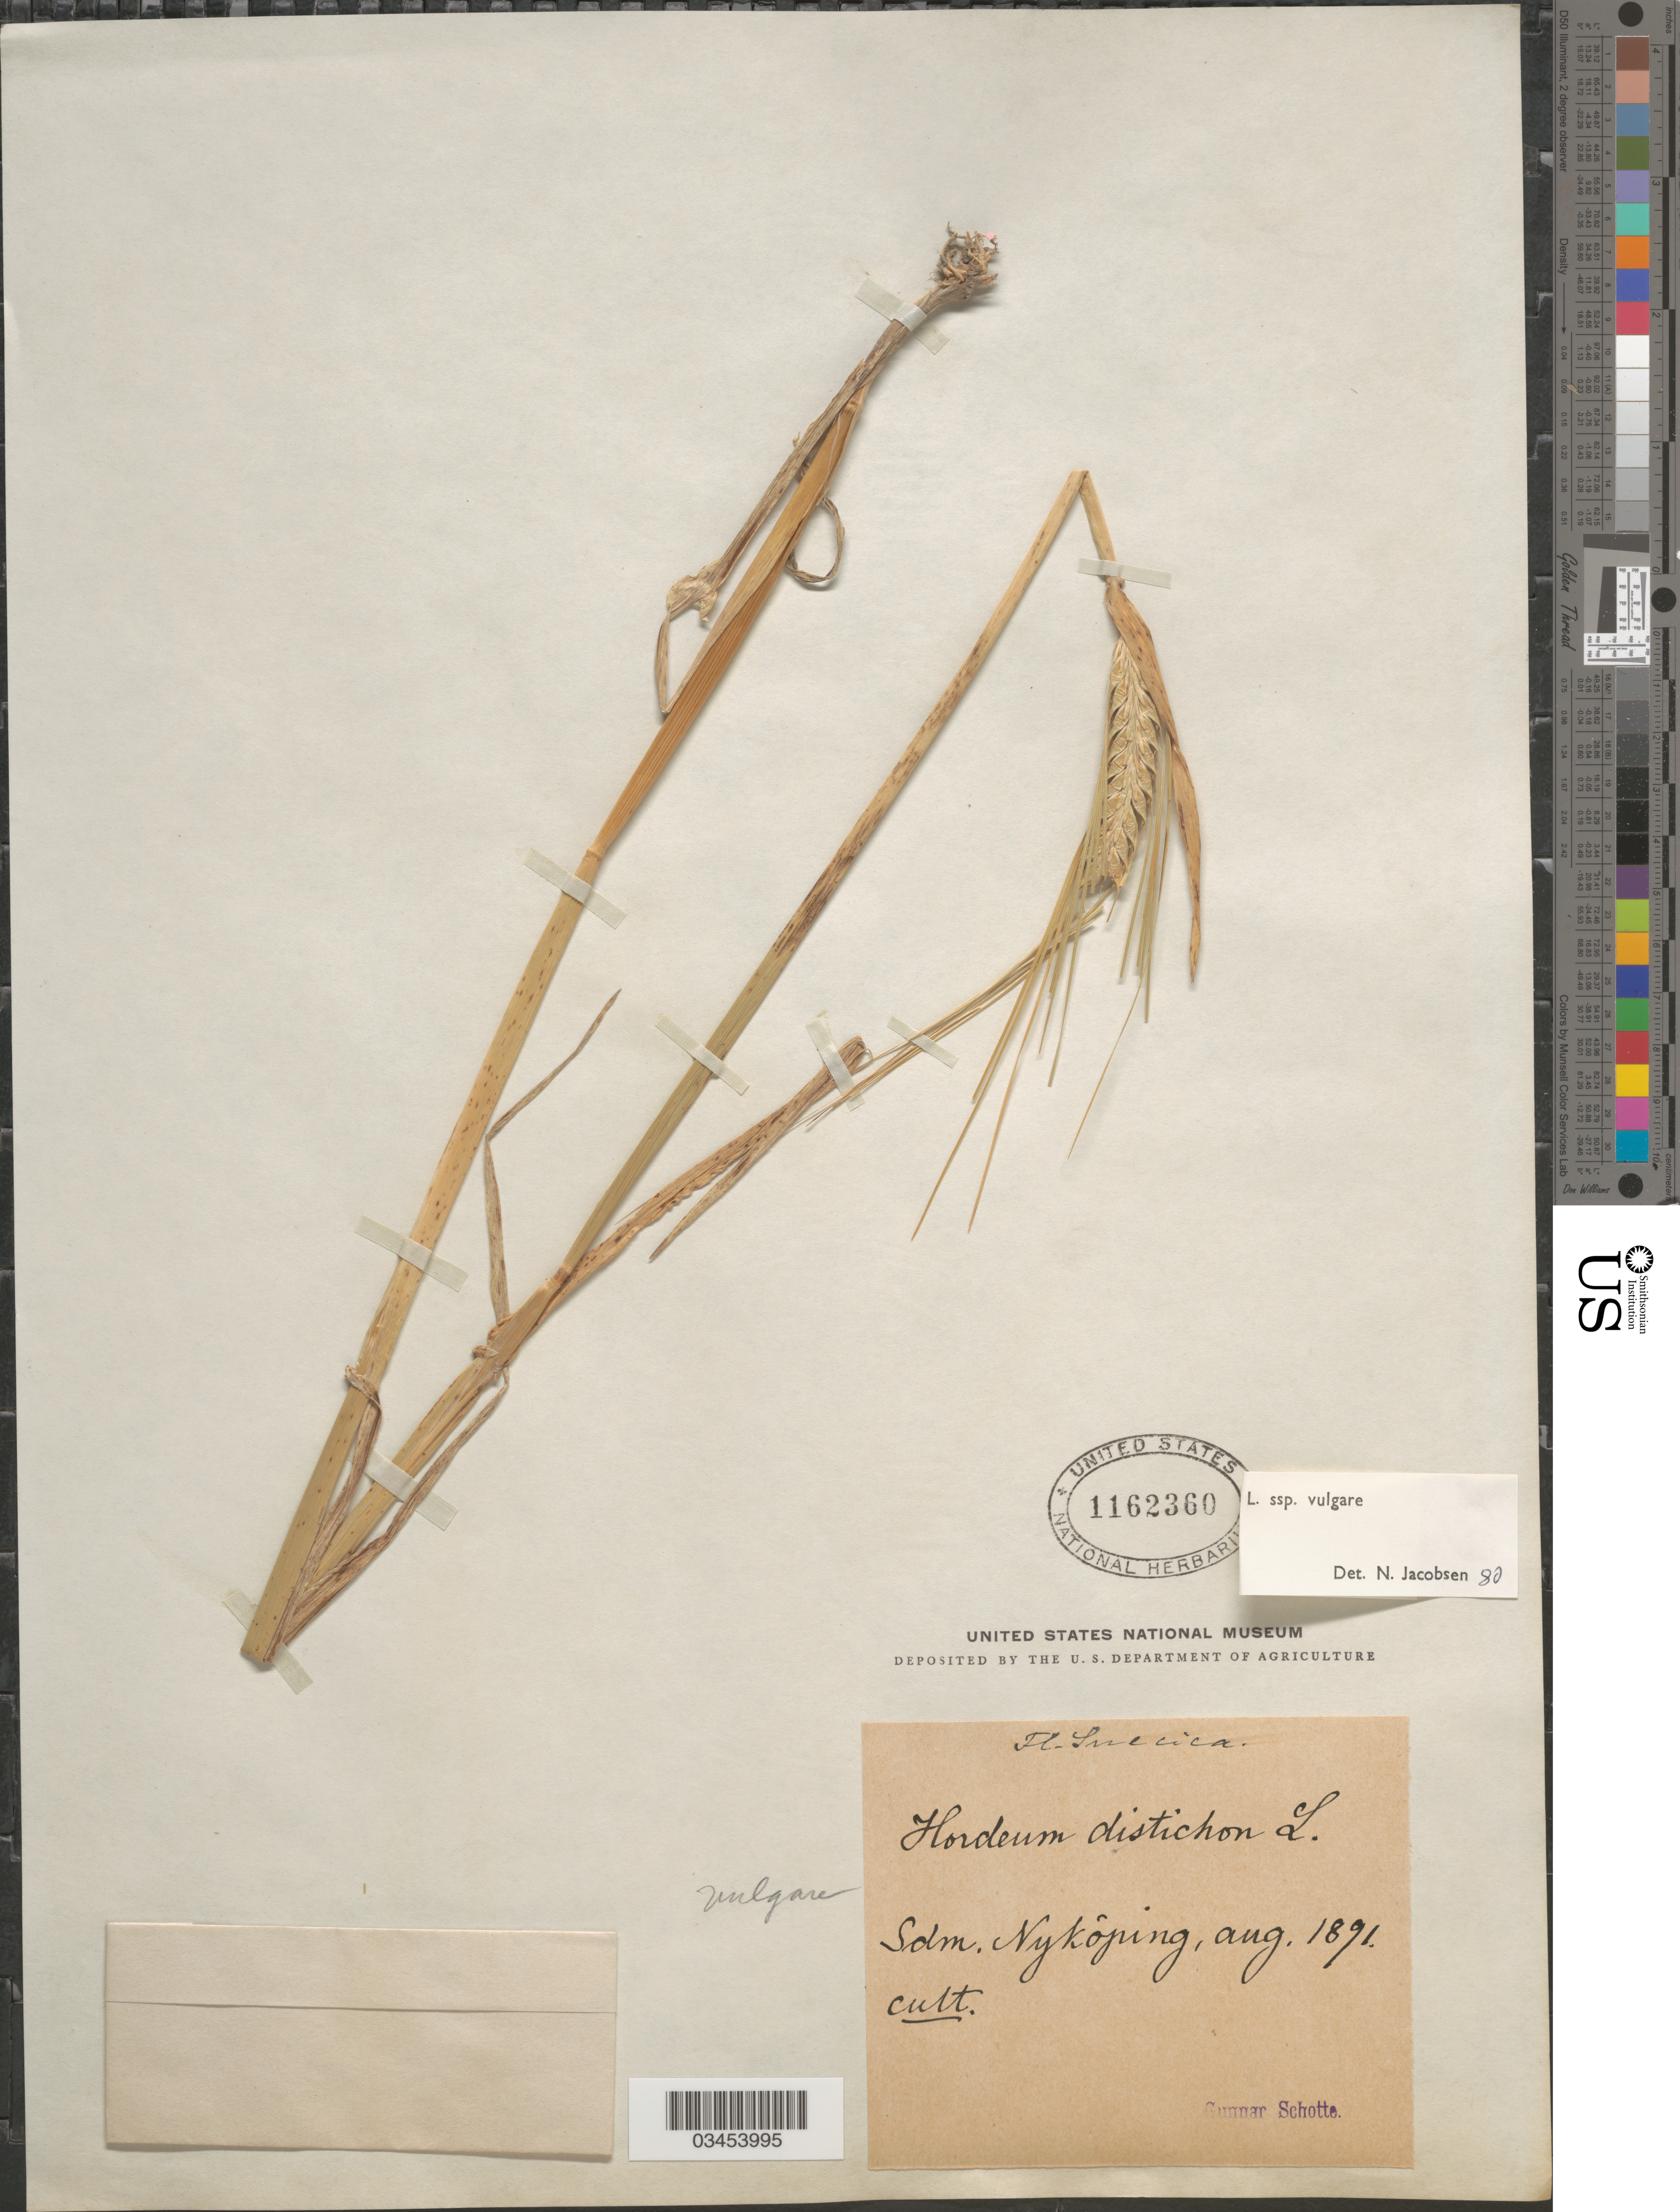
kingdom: Plantae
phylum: Tracheophyta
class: Liliopsida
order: Poales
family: Poaceae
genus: Hordeum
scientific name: Hordeum vulgare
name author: L.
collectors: G. Schotte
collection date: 1891-08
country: Sweden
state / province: Sodermanland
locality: Suecica. Sdm. Nykôping.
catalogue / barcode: US 1162360